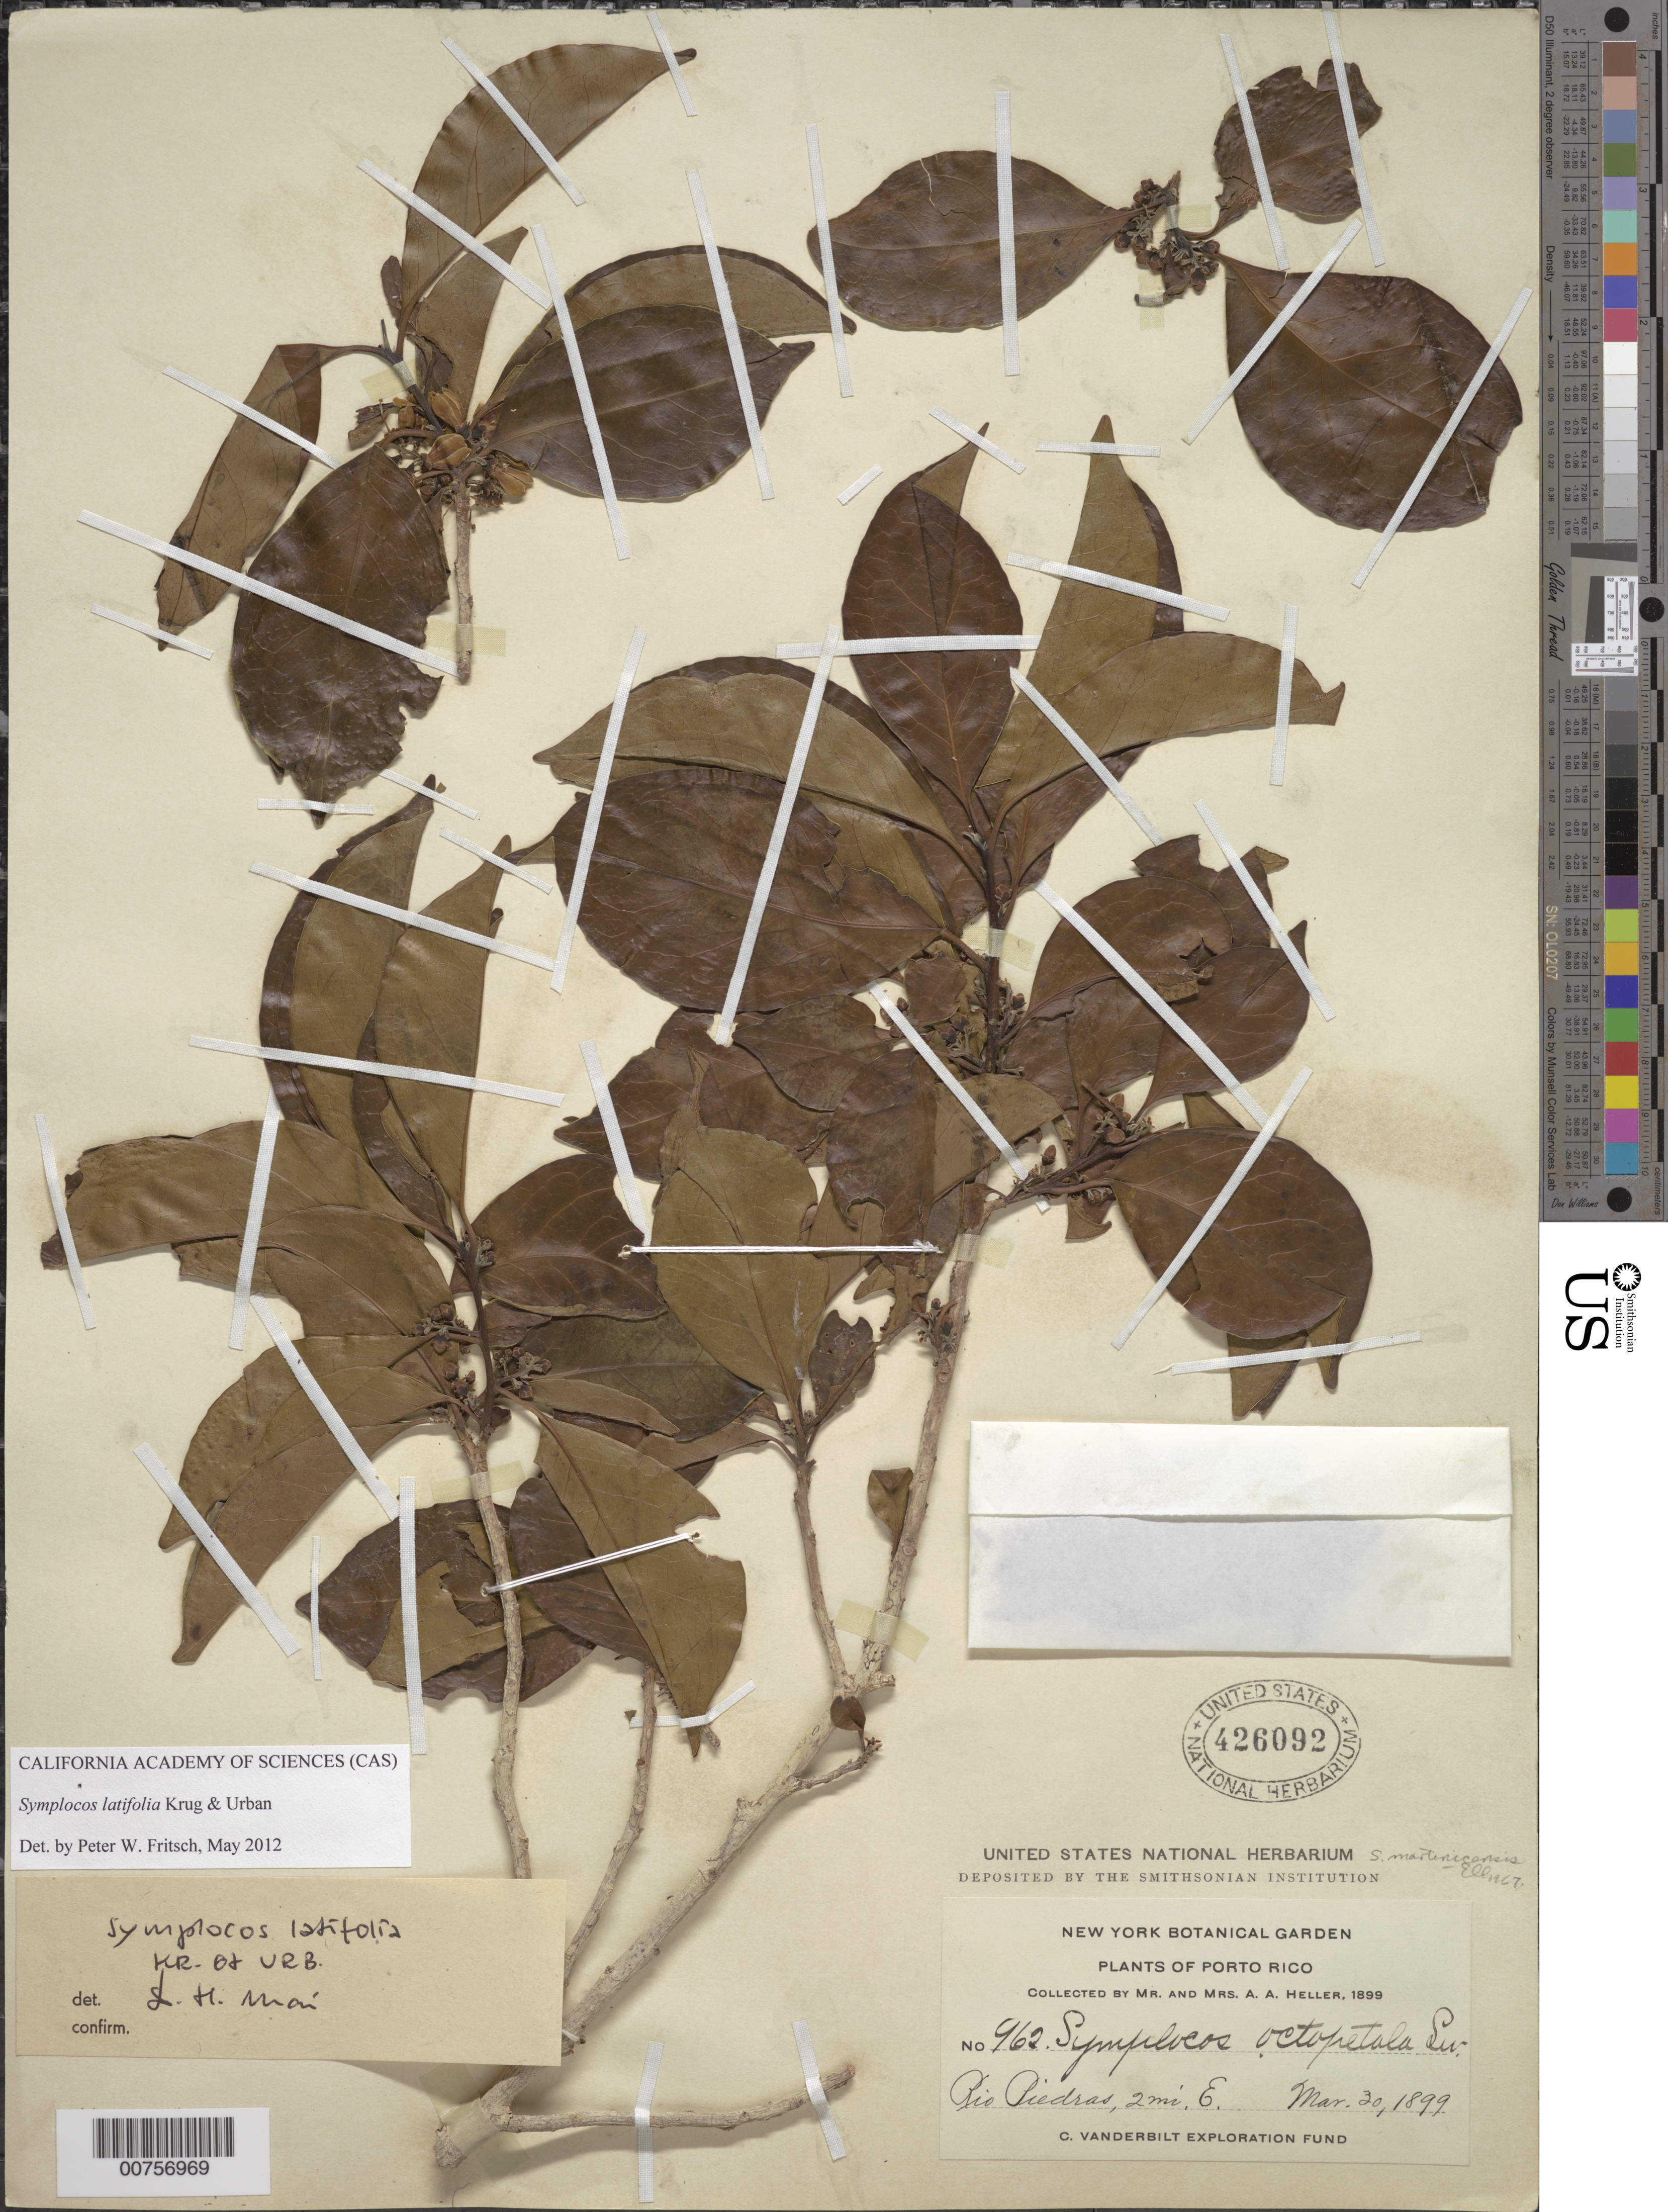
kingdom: Plantae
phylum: Tracheophyta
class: Magnoliopsida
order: Ericales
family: Symplocaceae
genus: Symplocos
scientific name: Symplocos latifolia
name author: Krug & Urb.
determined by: Fritsch, Peter W.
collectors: A. A. Heller & E. G. Heller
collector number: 962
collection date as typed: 20 Mar 1899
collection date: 1899-03-20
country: Puerto Rico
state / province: San Juan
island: Puerto Rico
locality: Río Piedras, 2 mi. E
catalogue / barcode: US 426092